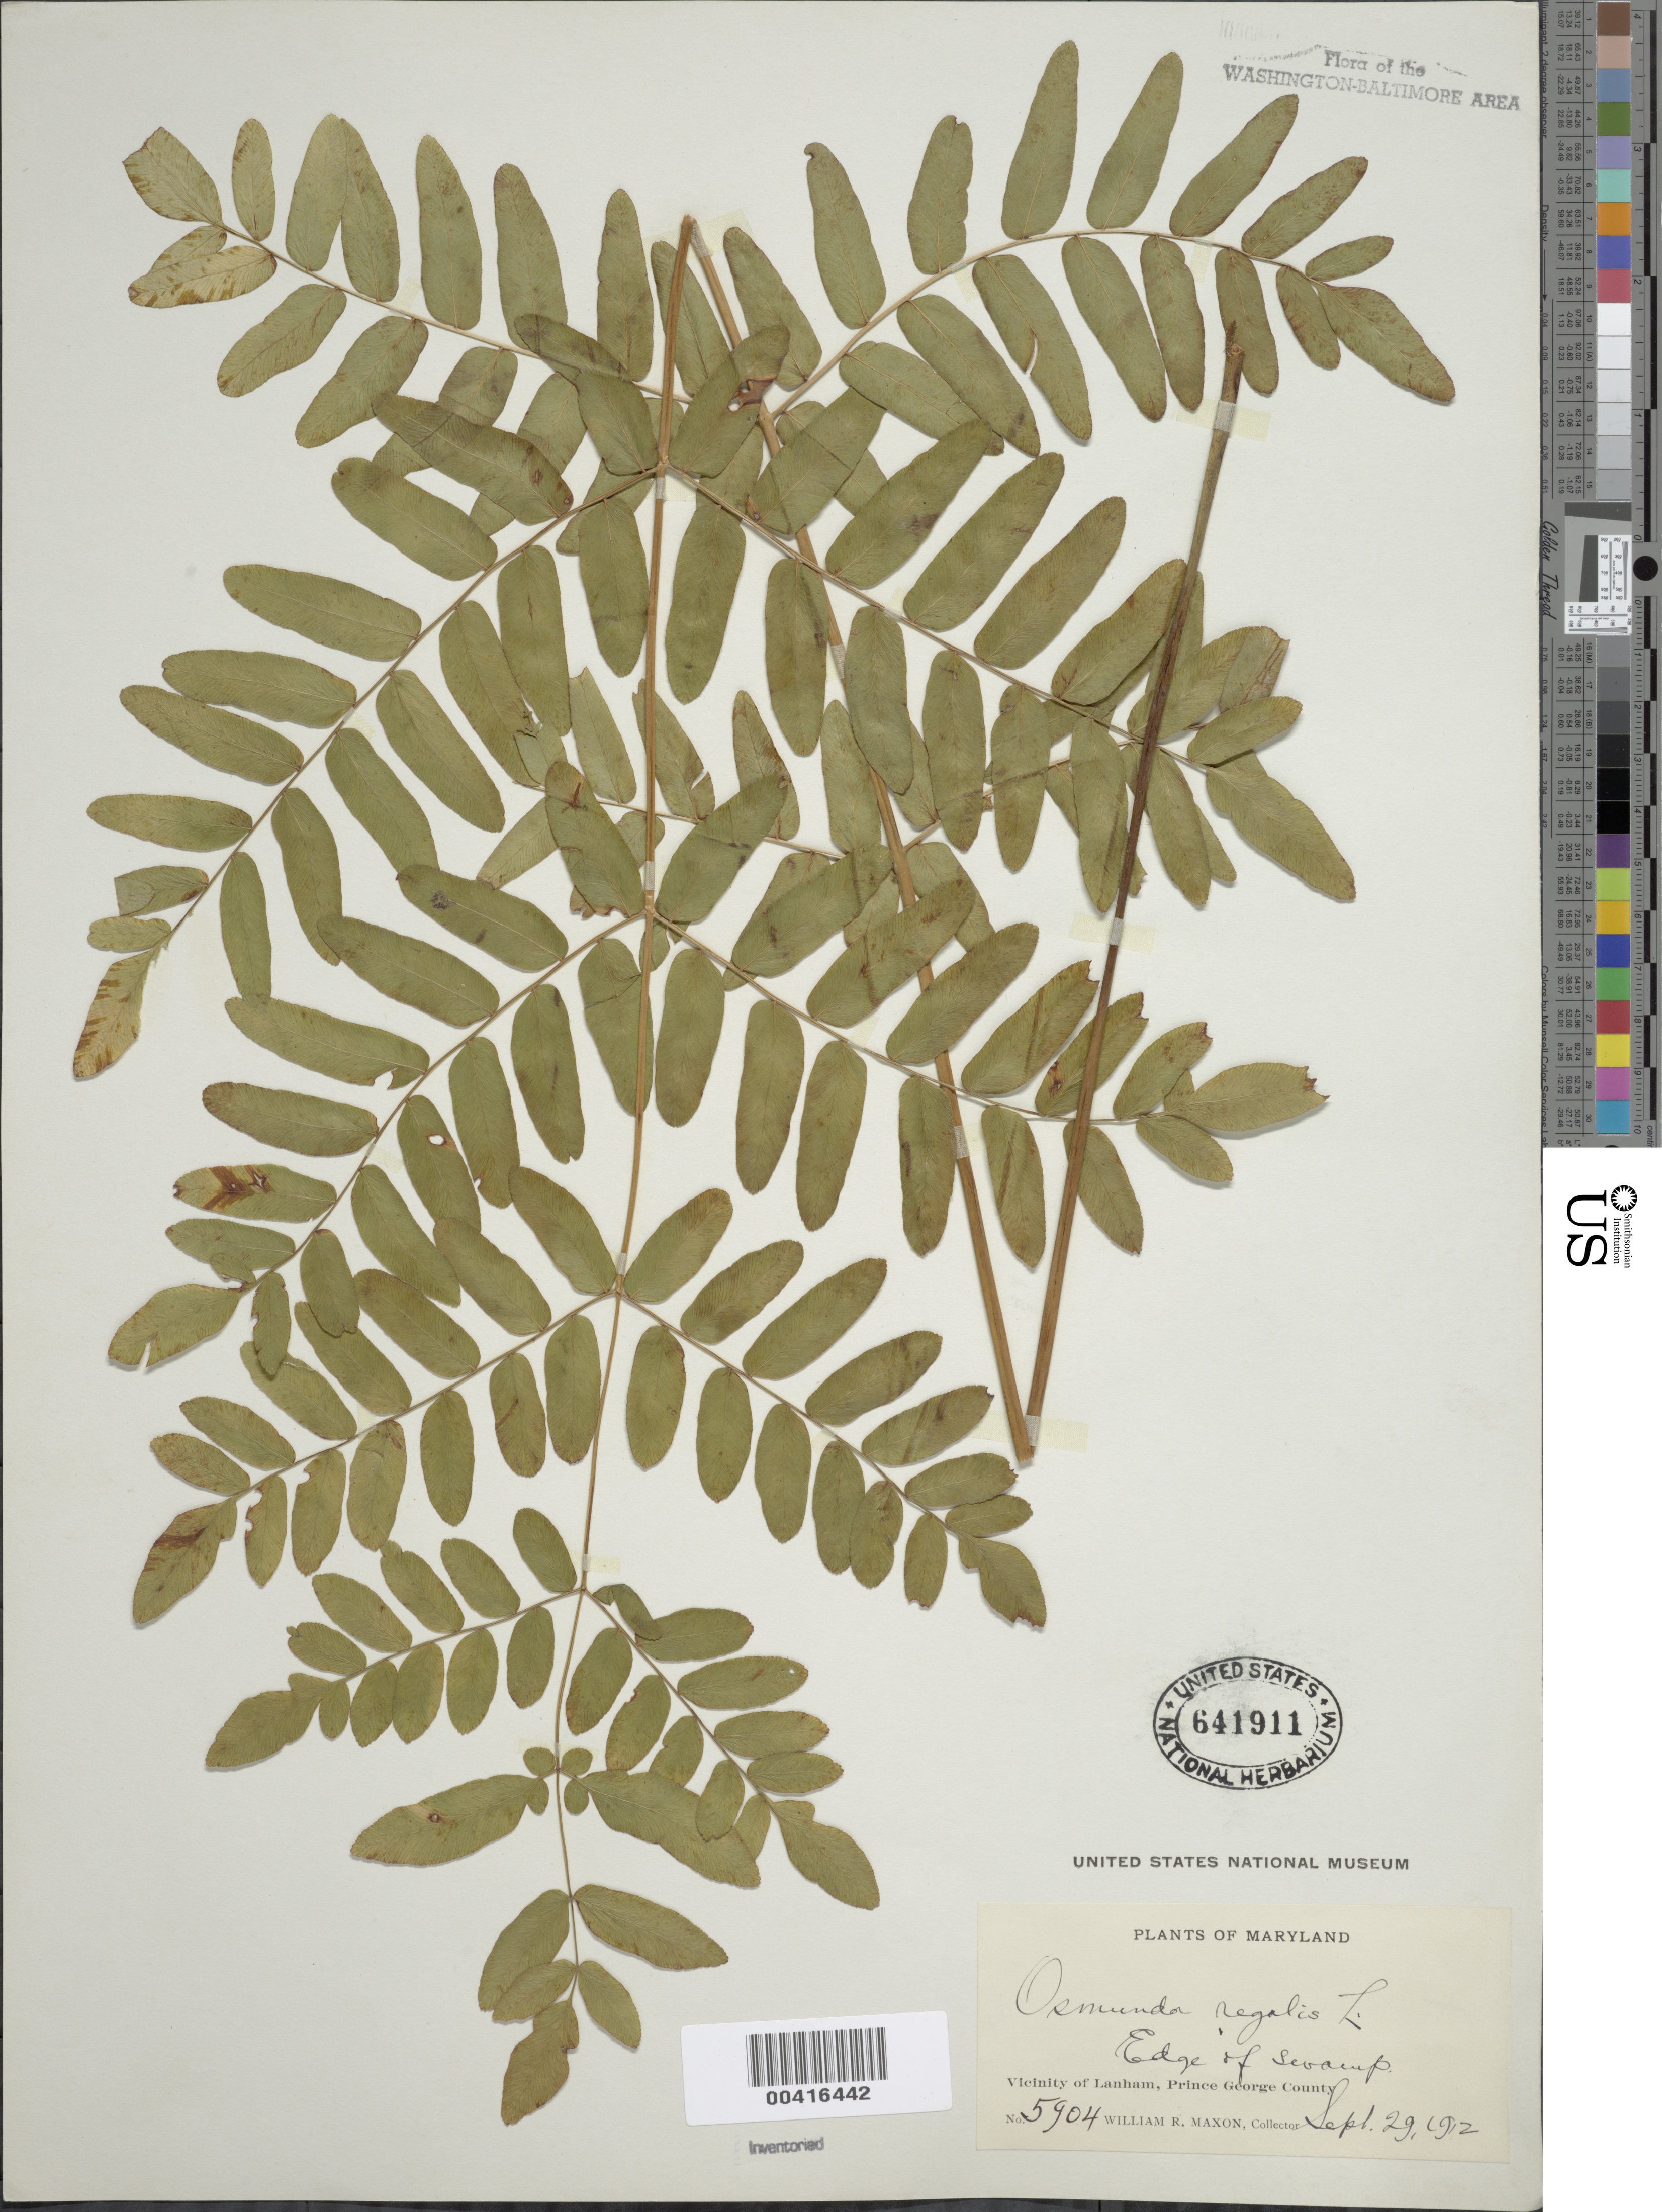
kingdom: Plantae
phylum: Tracheophyta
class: Polypodiopsida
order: Osmundales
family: Osmundaceae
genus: Osmunda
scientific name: Osmunda regalis var. spectabilis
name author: (Willd.) A. Gray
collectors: W. R. Maxon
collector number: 5904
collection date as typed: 29 Sep 1912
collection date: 1912-09-29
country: United States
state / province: Maryland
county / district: Prince George's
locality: Lanham vicinity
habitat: Edge of swamp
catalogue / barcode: US 641911